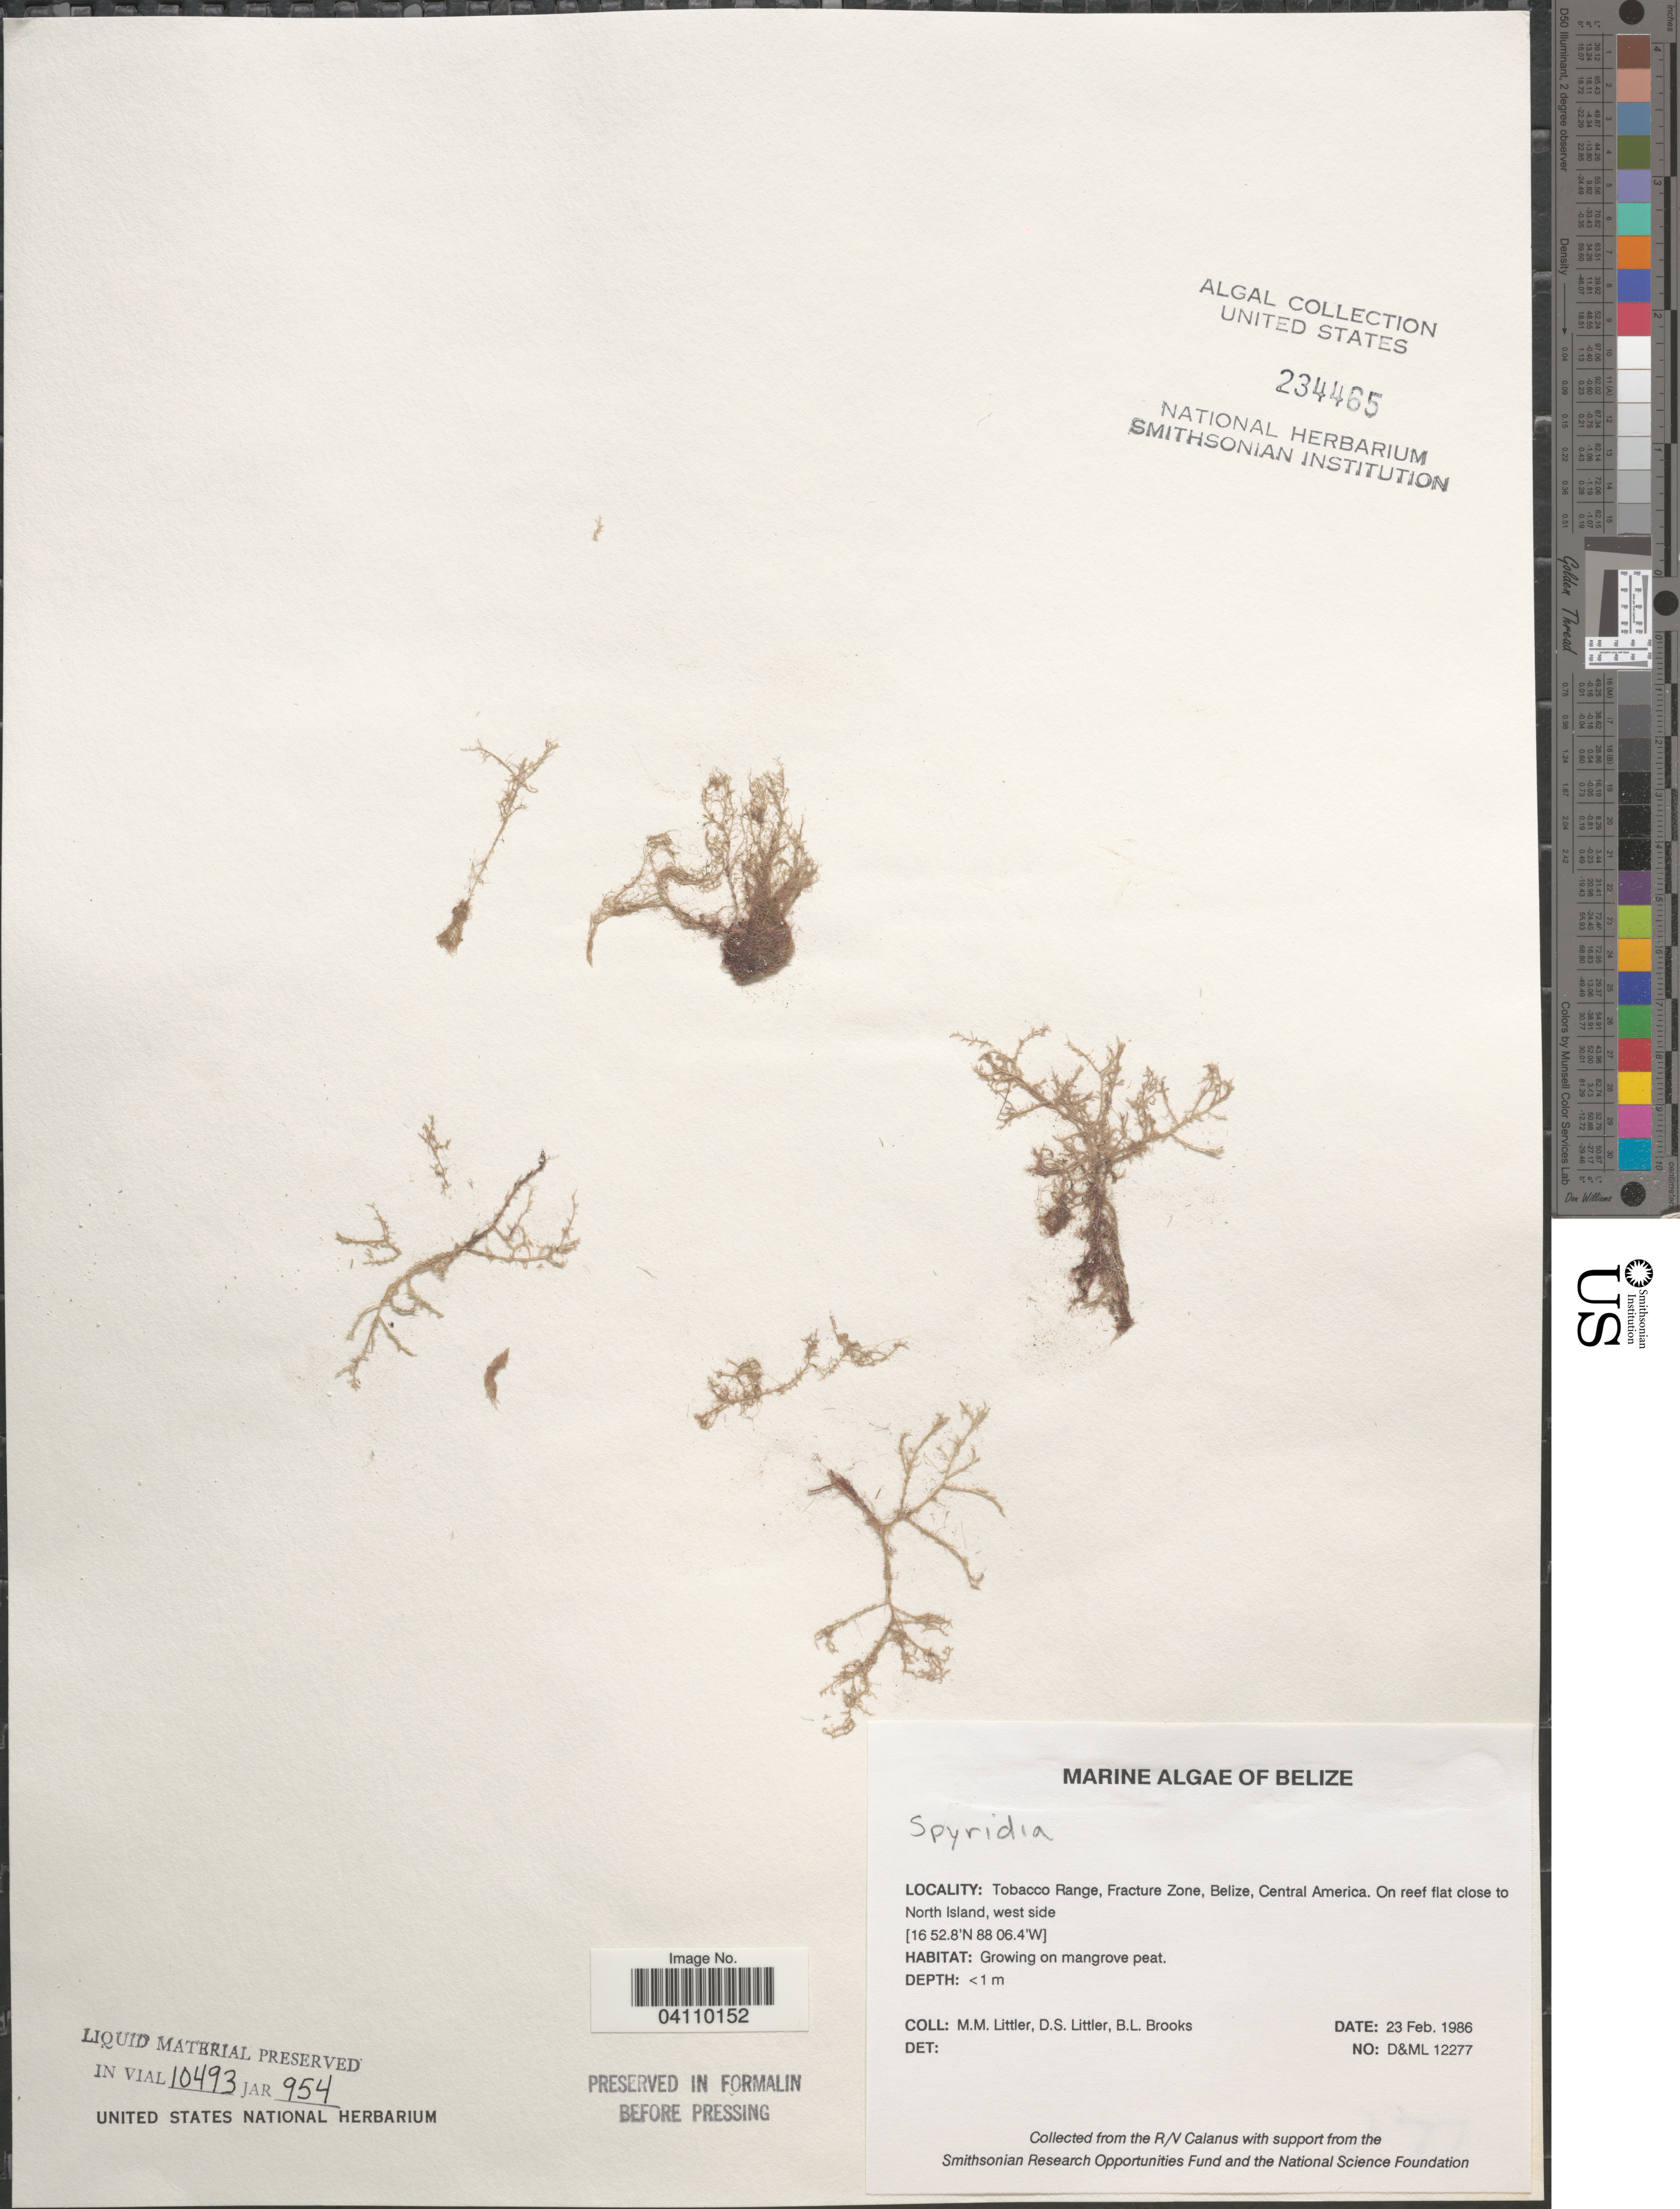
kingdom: Plantae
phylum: Rhodophyta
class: Florideophyceae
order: Ceramiales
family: Spyridiaceae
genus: Spyridia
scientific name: Spyridia sp.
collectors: D. S. Littler & B. Brooks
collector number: D&ML12277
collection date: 1986-02-23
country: Belize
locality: Tobacco Range, Fracture Zone. On reef flat close to North Island, west side.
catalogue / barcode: US 234465